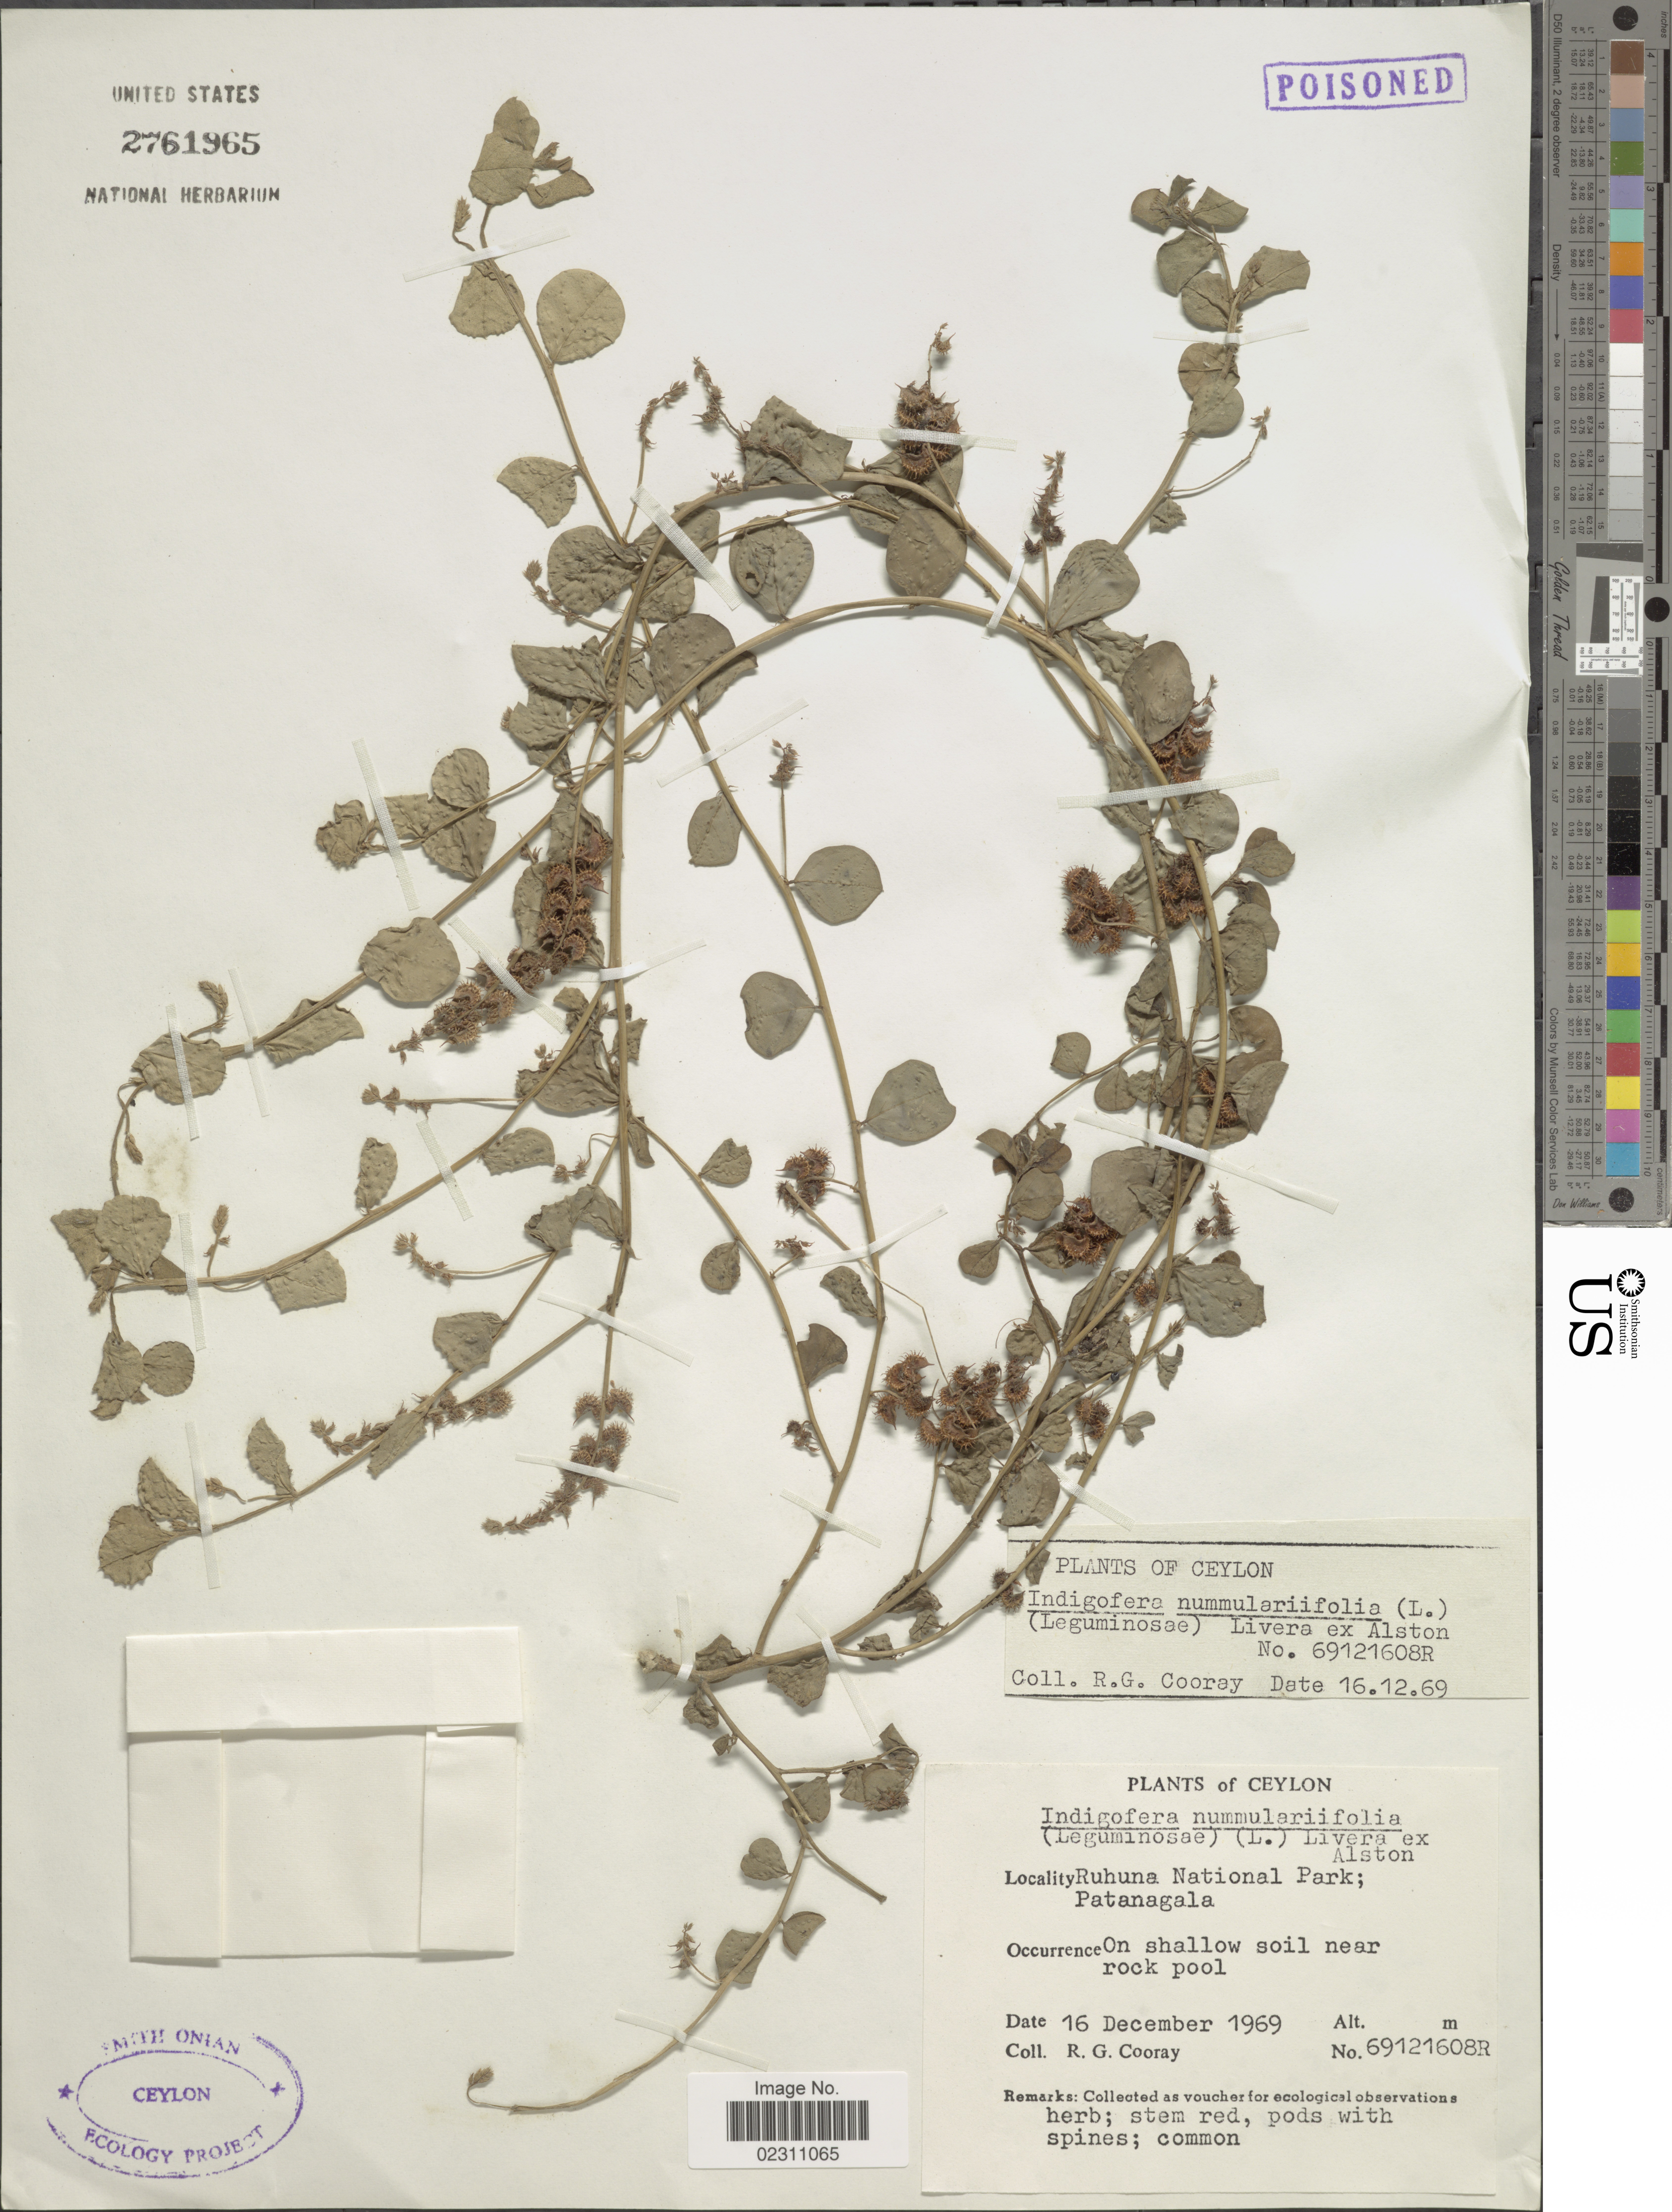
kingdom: Plantae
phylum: Tracheophyta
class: Magnoliopsida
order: Fabales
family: Fabaceae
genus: Indigofera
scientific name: Indigofera nummulariifolia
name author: (L.) Livera ex Alston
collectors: R. Cooray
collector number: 69121608R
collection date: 1969-12-16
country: Sri Lanka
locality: Ceylon, Ruhuna National Park, Patanagala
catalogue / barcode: US 2761965